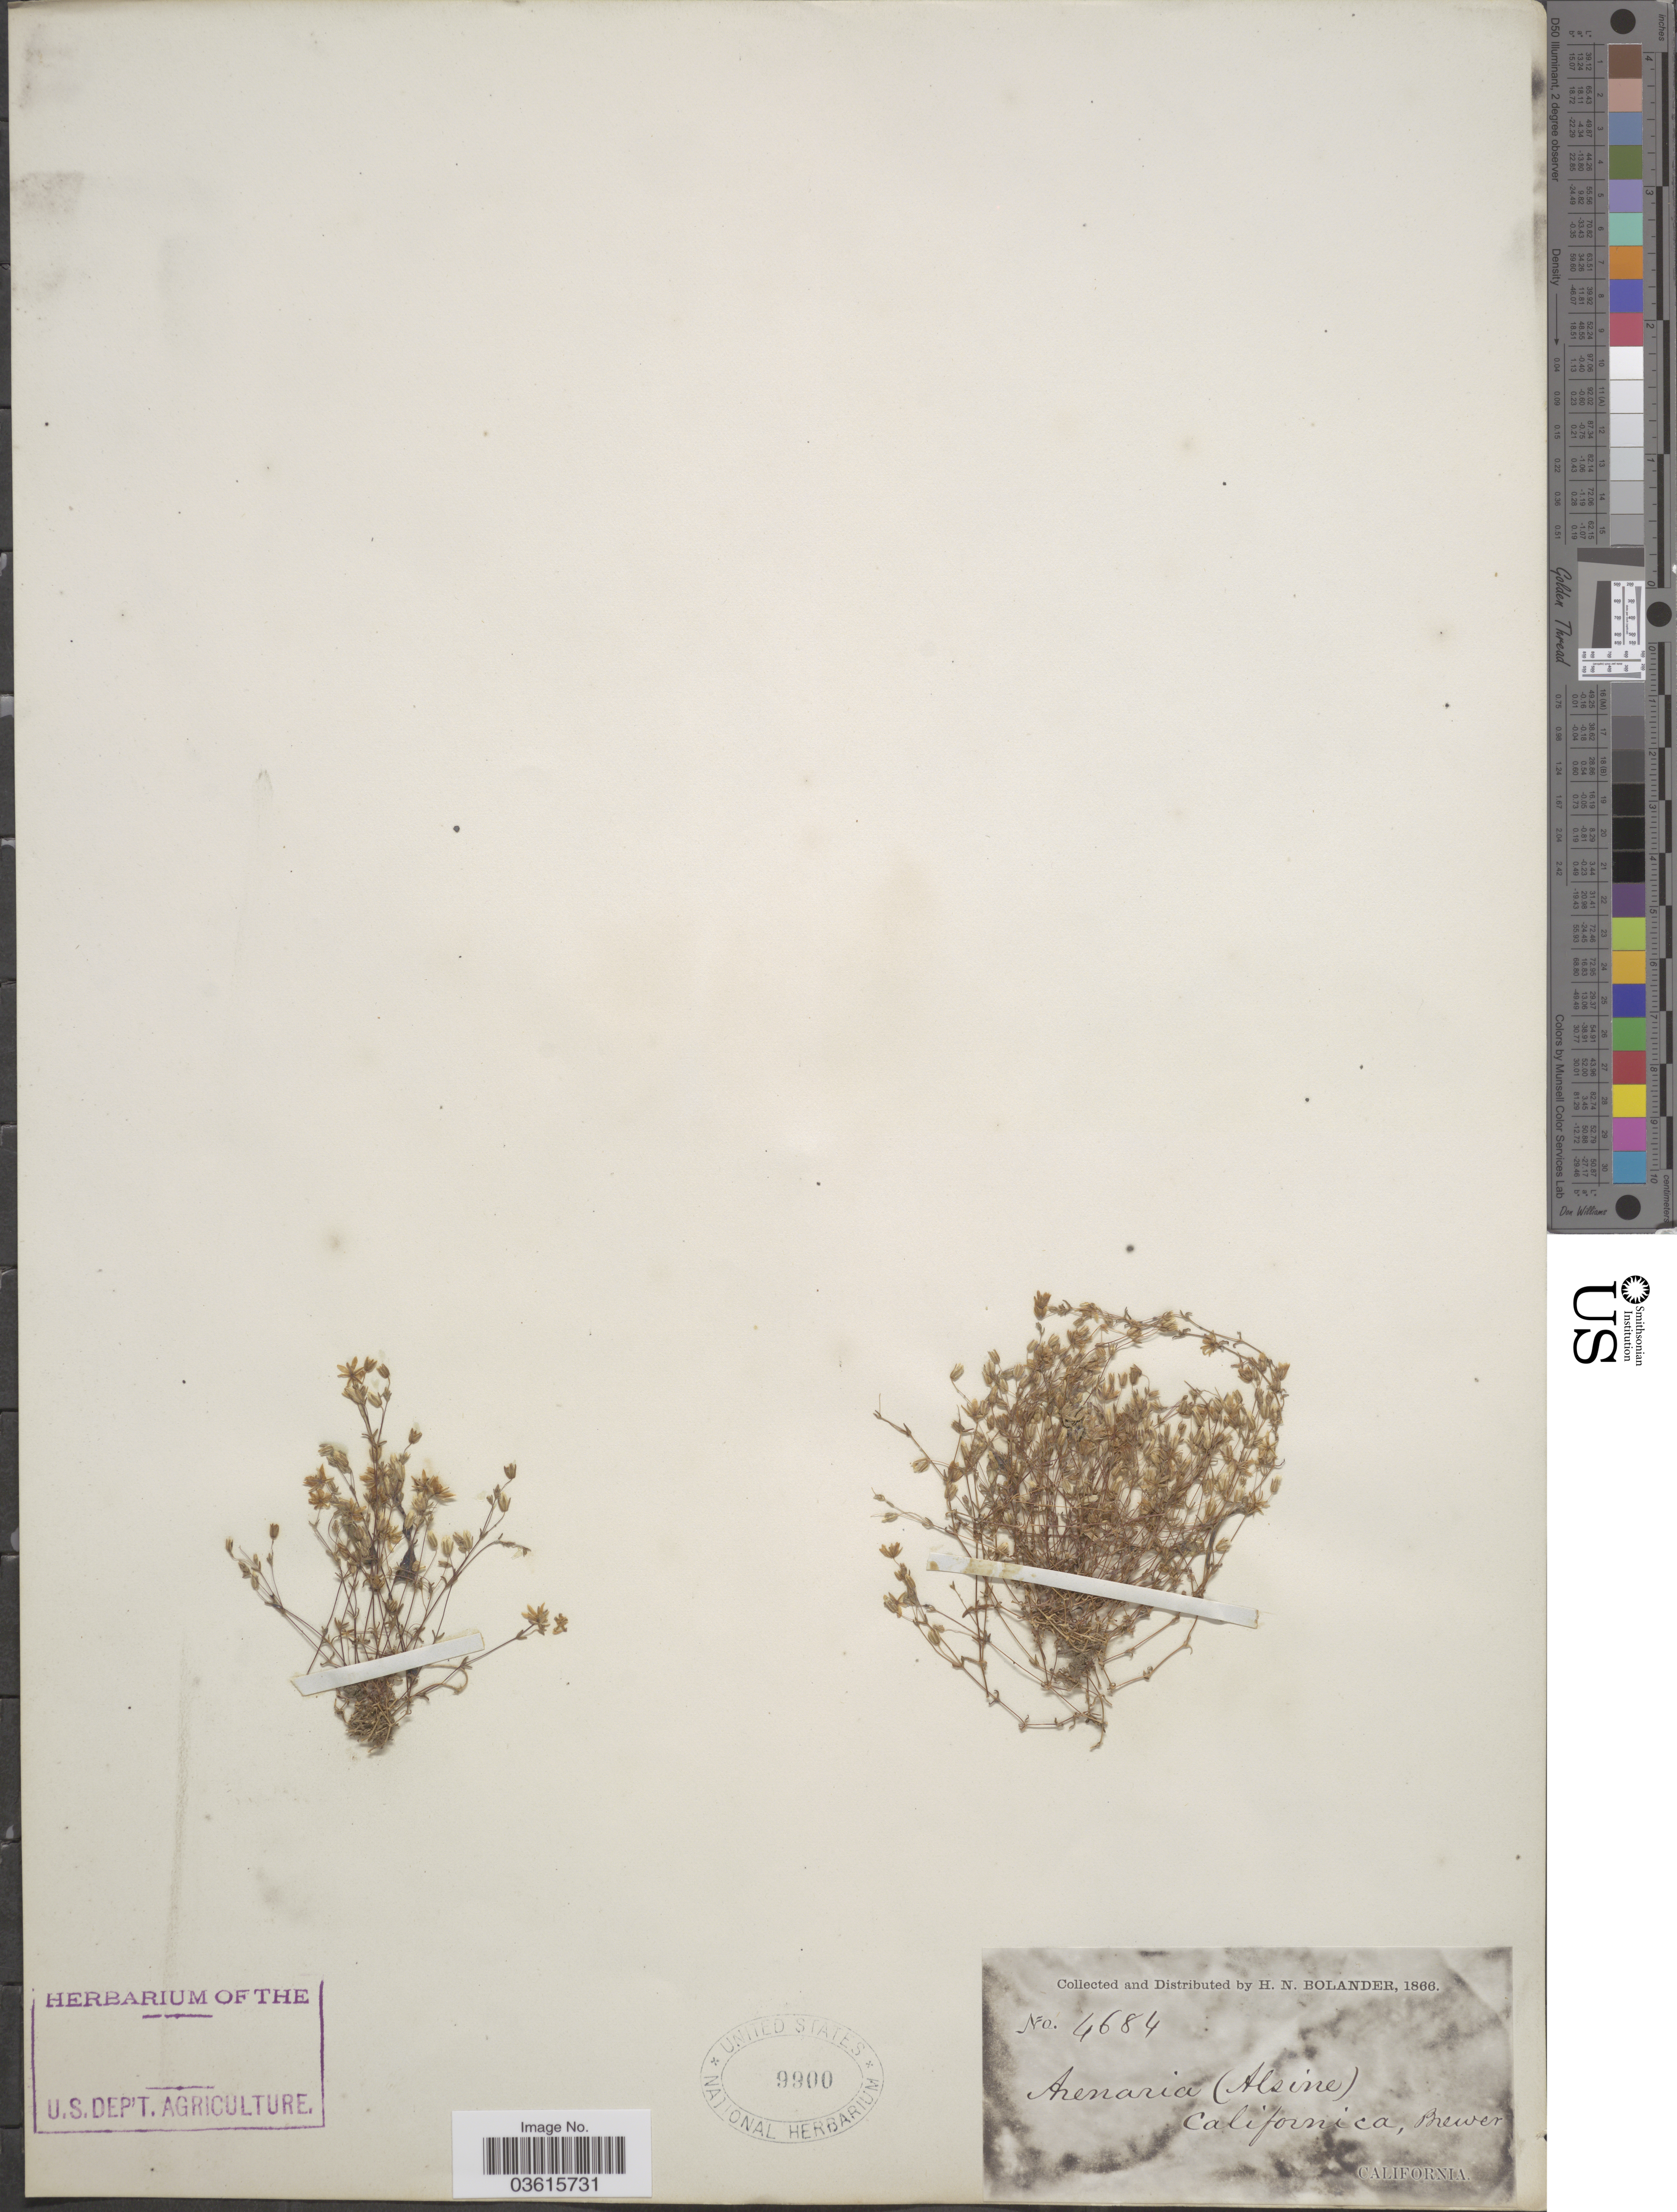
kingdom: Plantae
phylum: Tracheophyta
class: Magnoliopsida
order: Caryophyllales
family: Caryophyllaceae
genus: Minuartia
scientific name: Minuartia californica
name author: (A. Gray) Mattf.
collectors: H. Bolander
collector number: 4684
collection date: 1866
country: United States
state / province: California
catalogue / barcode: US 9900